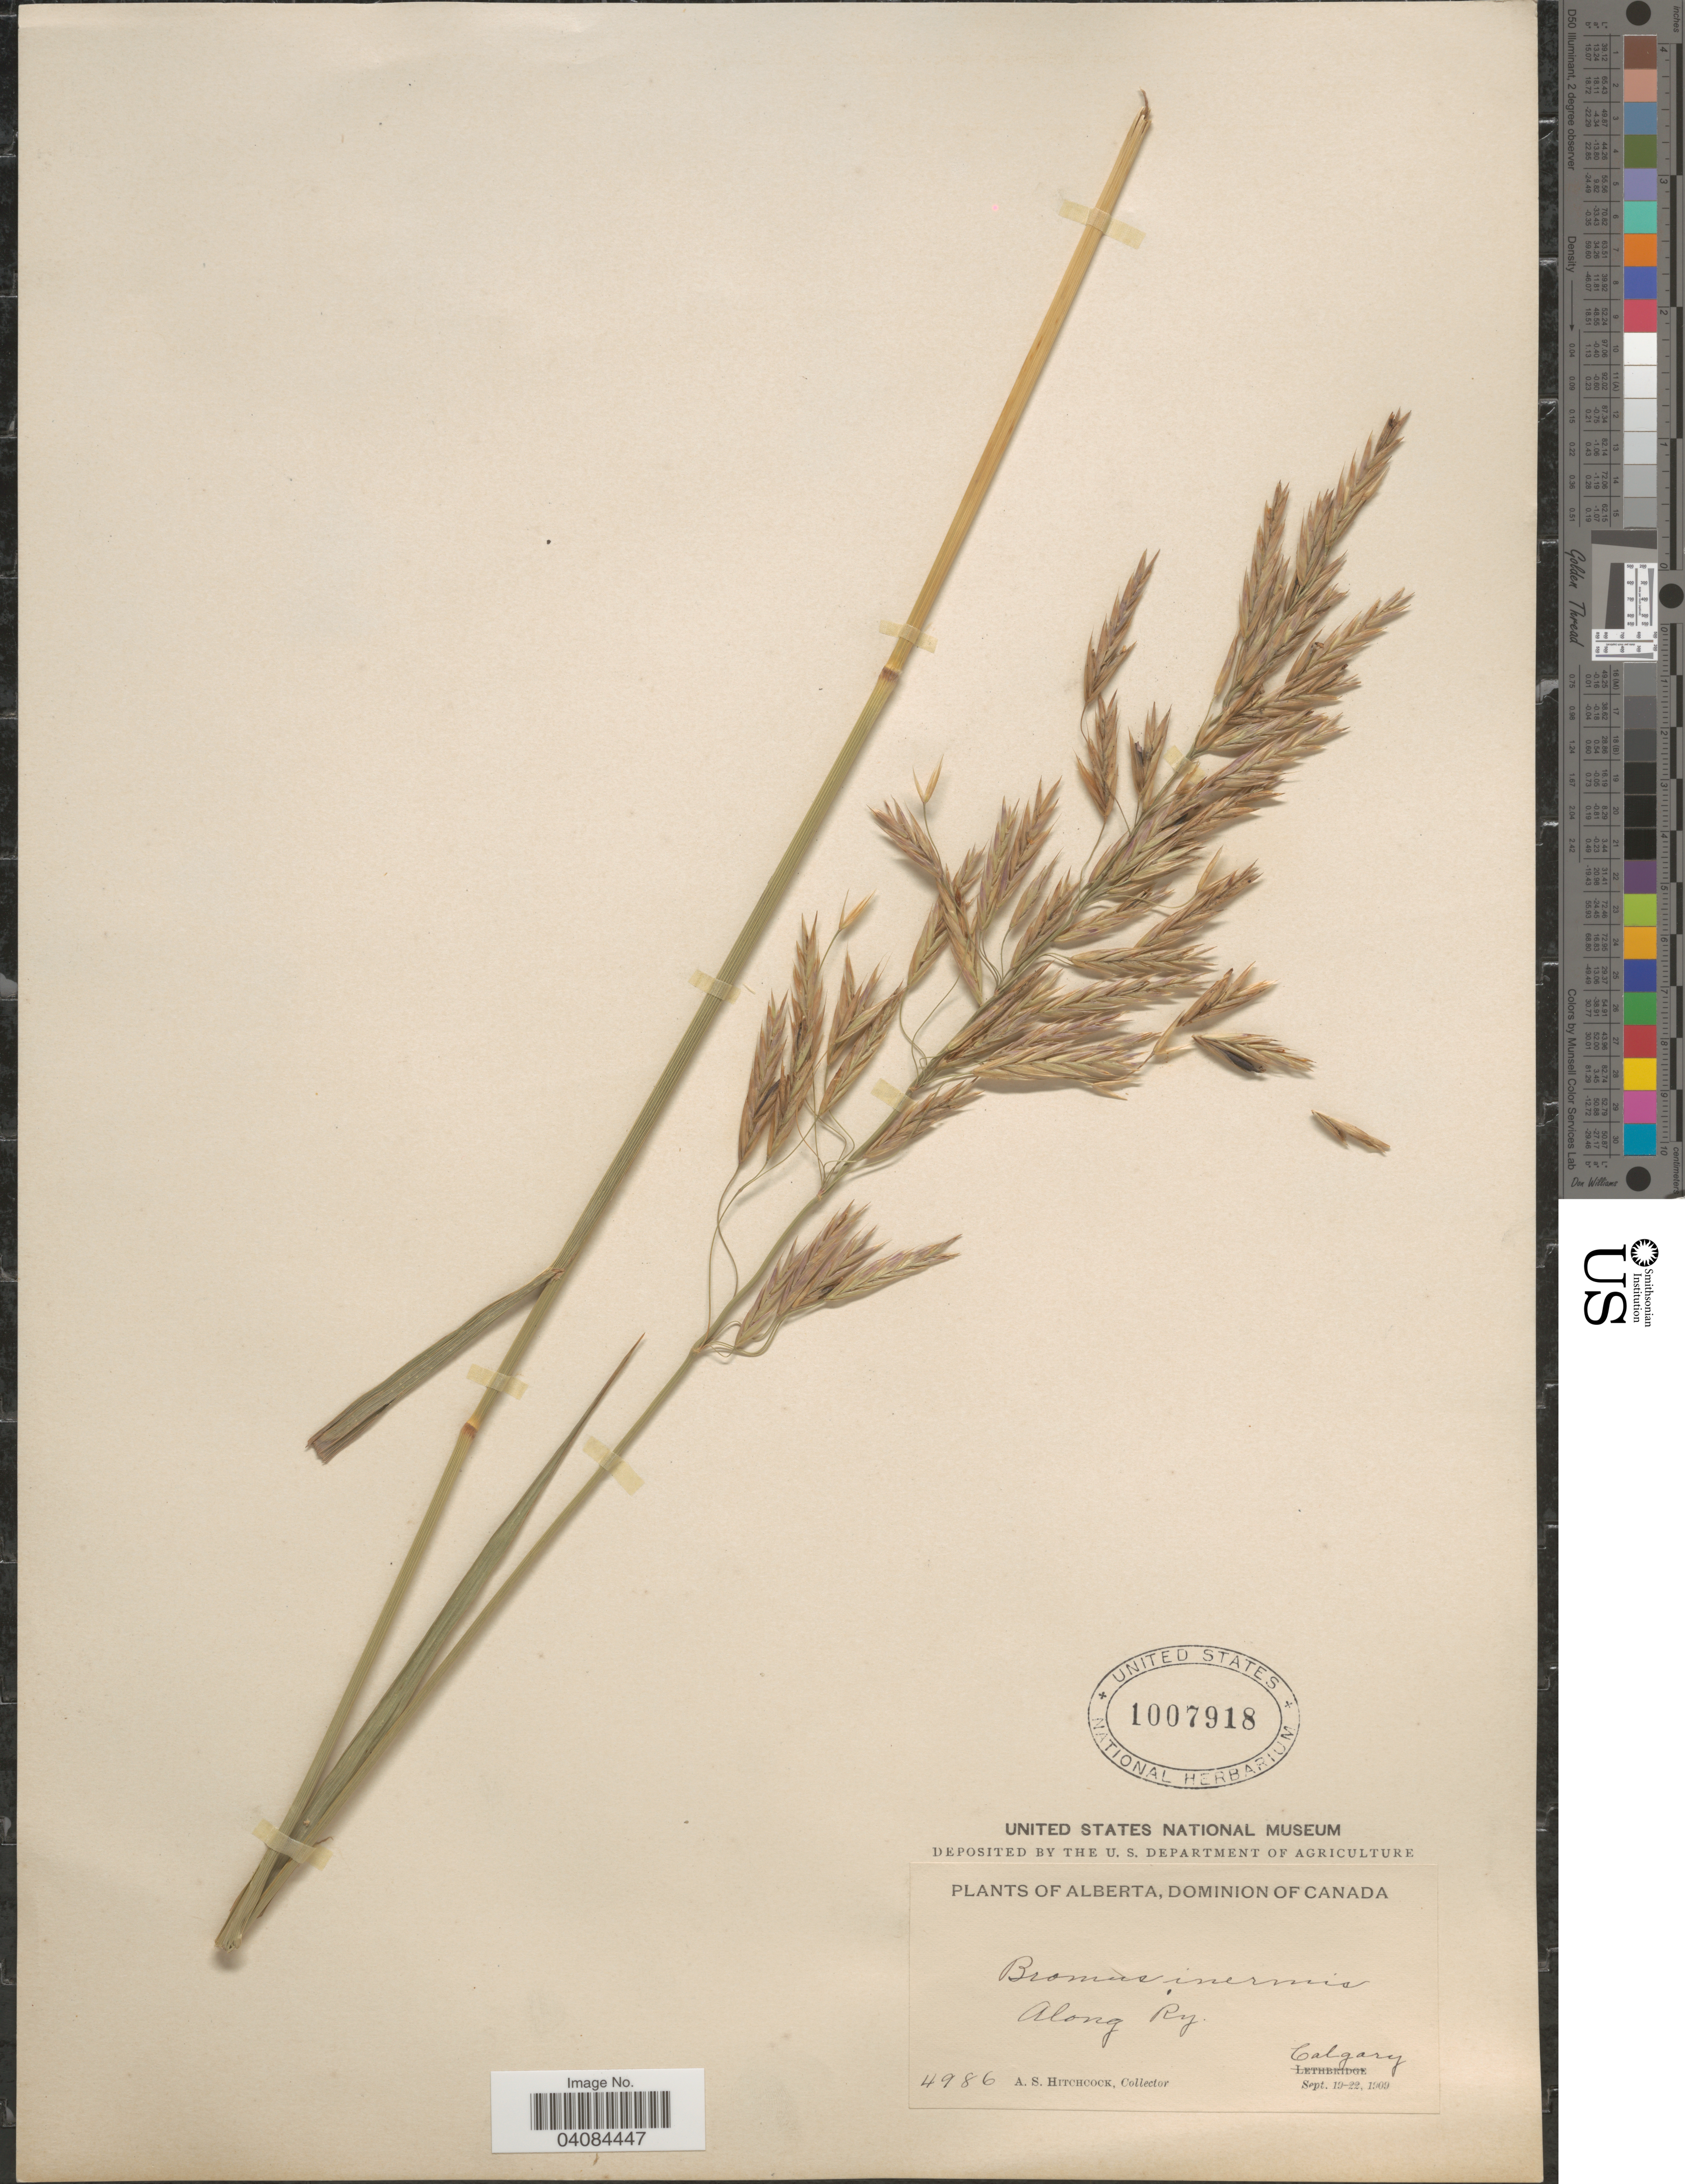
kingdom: Plantae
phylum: Tracheophyta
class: Liliopsida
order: Poales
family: Poaceae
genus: Bromus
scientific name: Bromus pumpellianus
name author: Scribn.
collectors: A. S. Hitchcock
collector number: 4986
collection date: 1909-09-19/1909-09-22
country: Canada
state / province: Alberta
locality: Dominion of Canada. Along Ry. Calgary.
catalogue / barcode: US 1007918